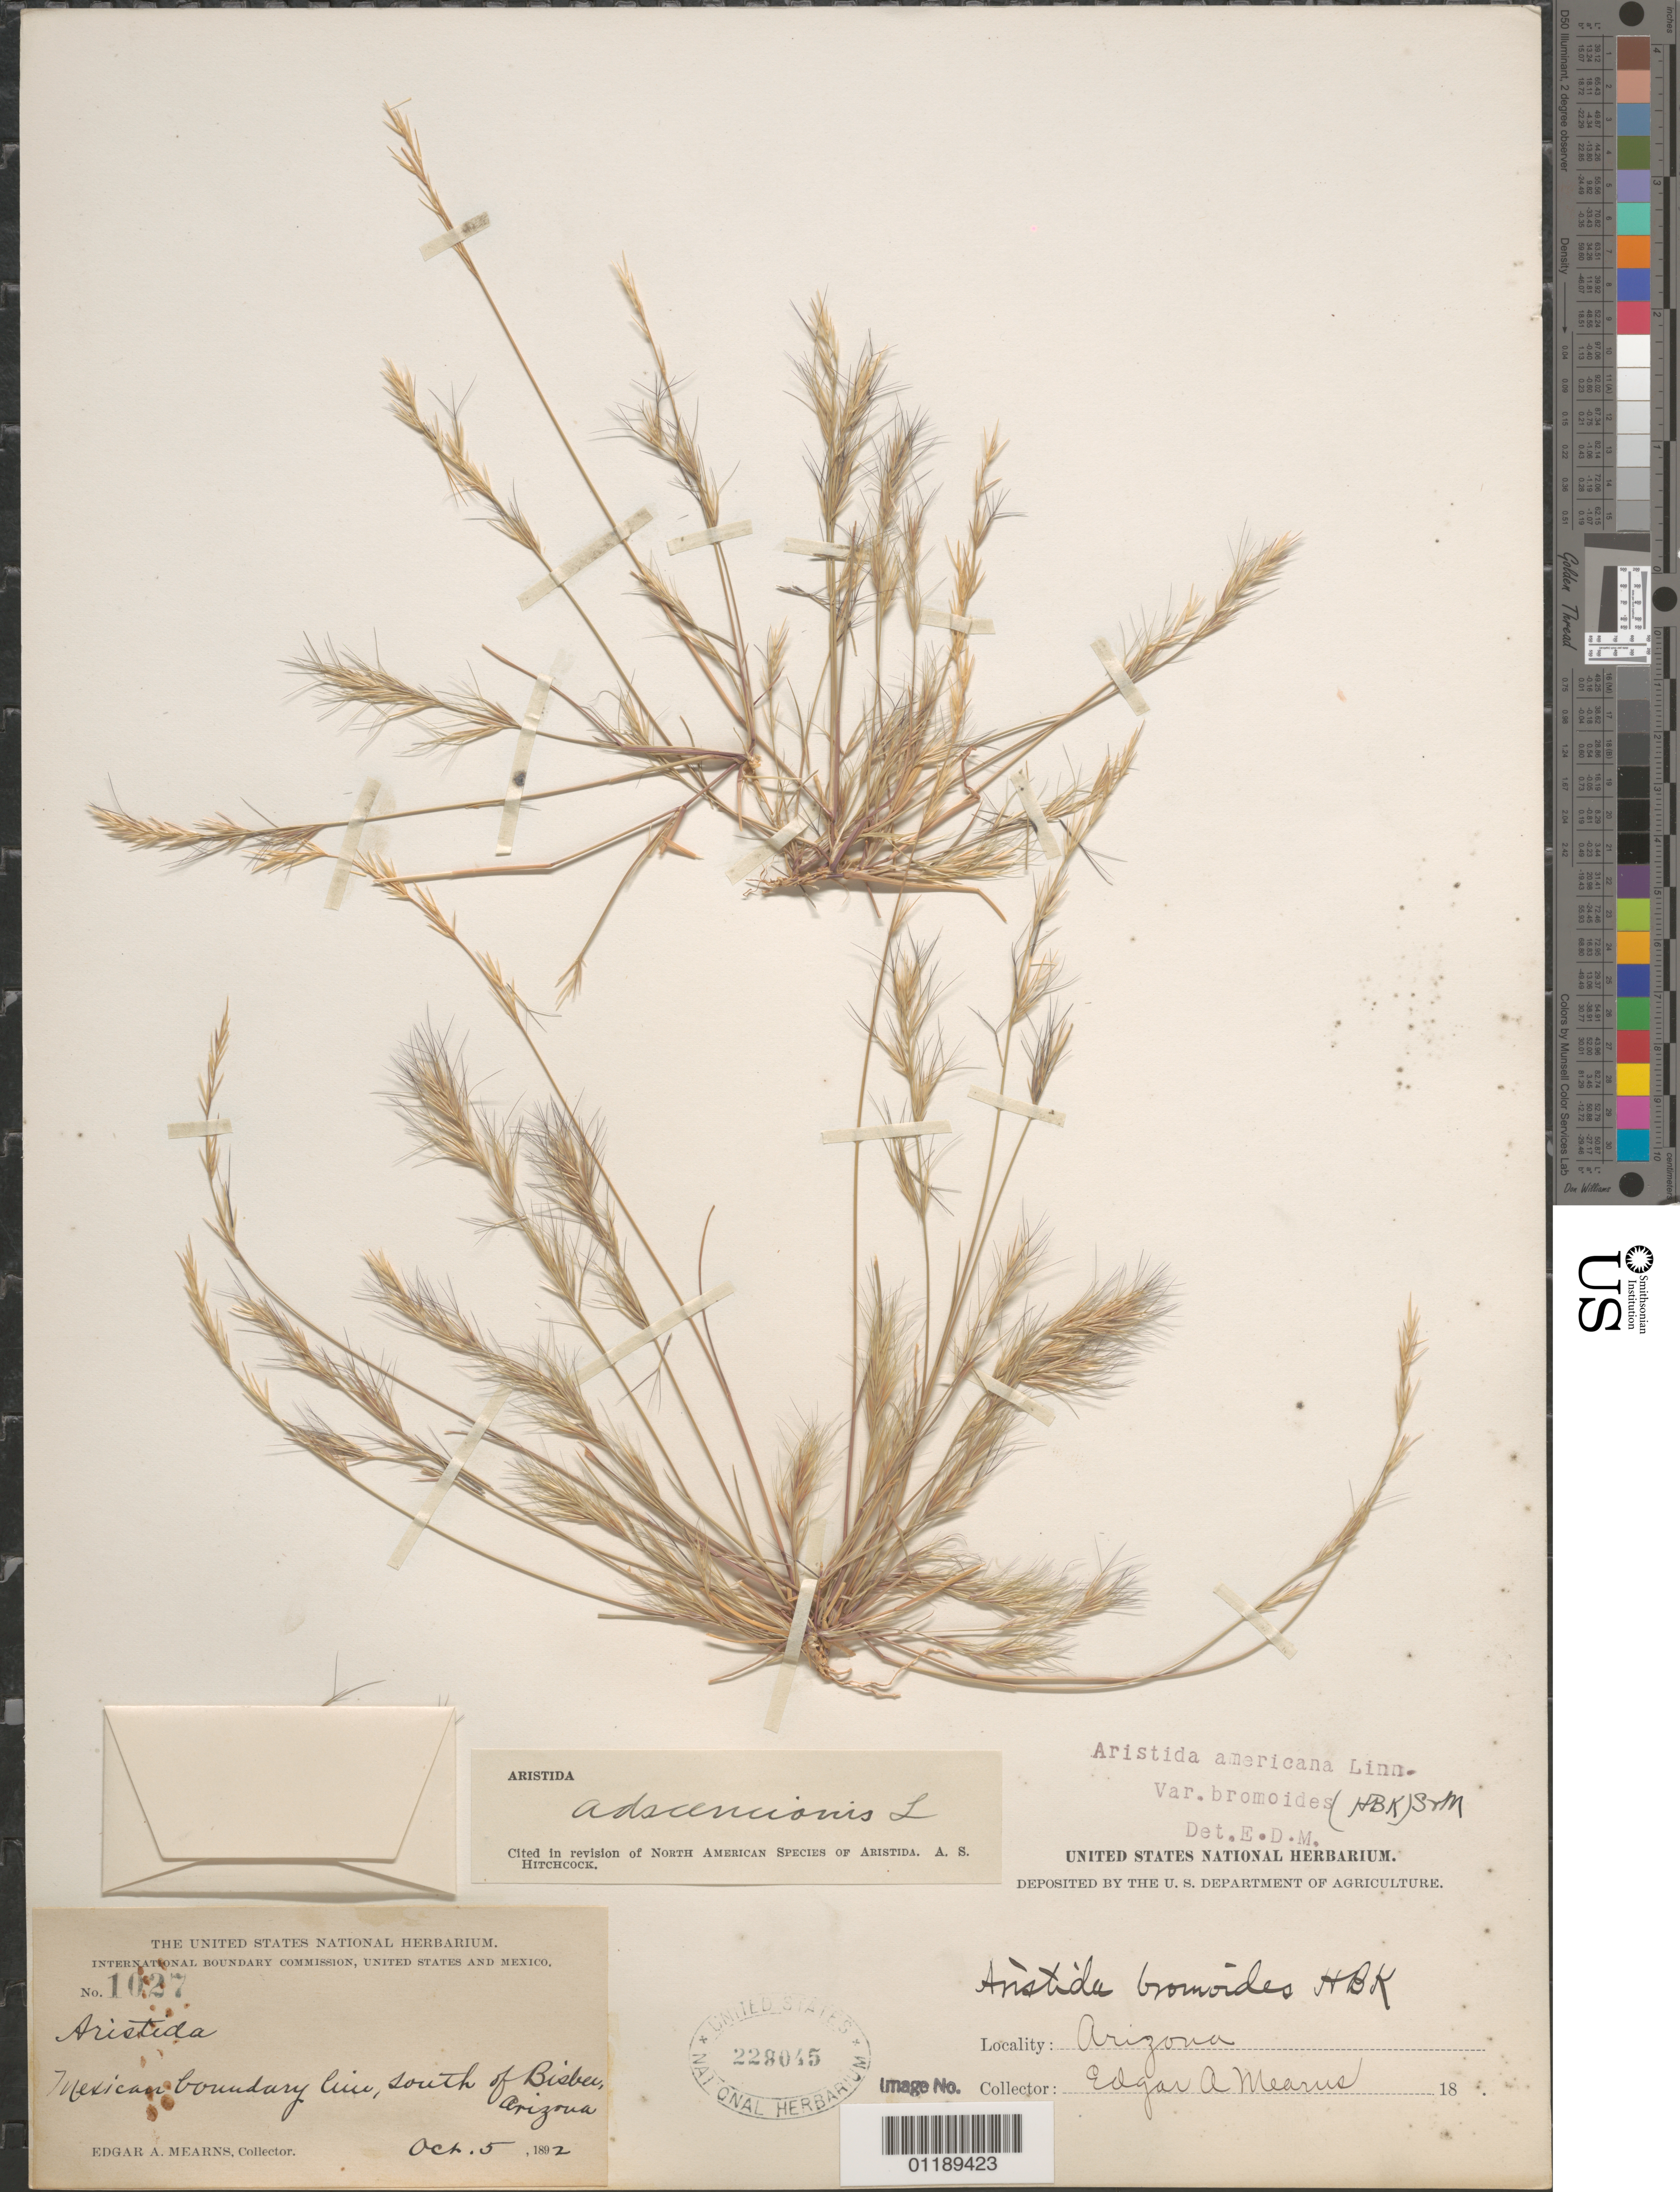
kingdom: Plantae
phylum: Tracheophyta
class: Liliopsida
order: Poales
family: Poaceae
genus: Aristida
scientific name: Aristida adscensionis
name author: L.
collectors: E. A. Mearns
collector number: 1027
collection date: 1892-10-05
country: United States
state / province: Arizona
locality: Mexican Boundary Line, S of Bisbee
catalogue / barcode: US 228045